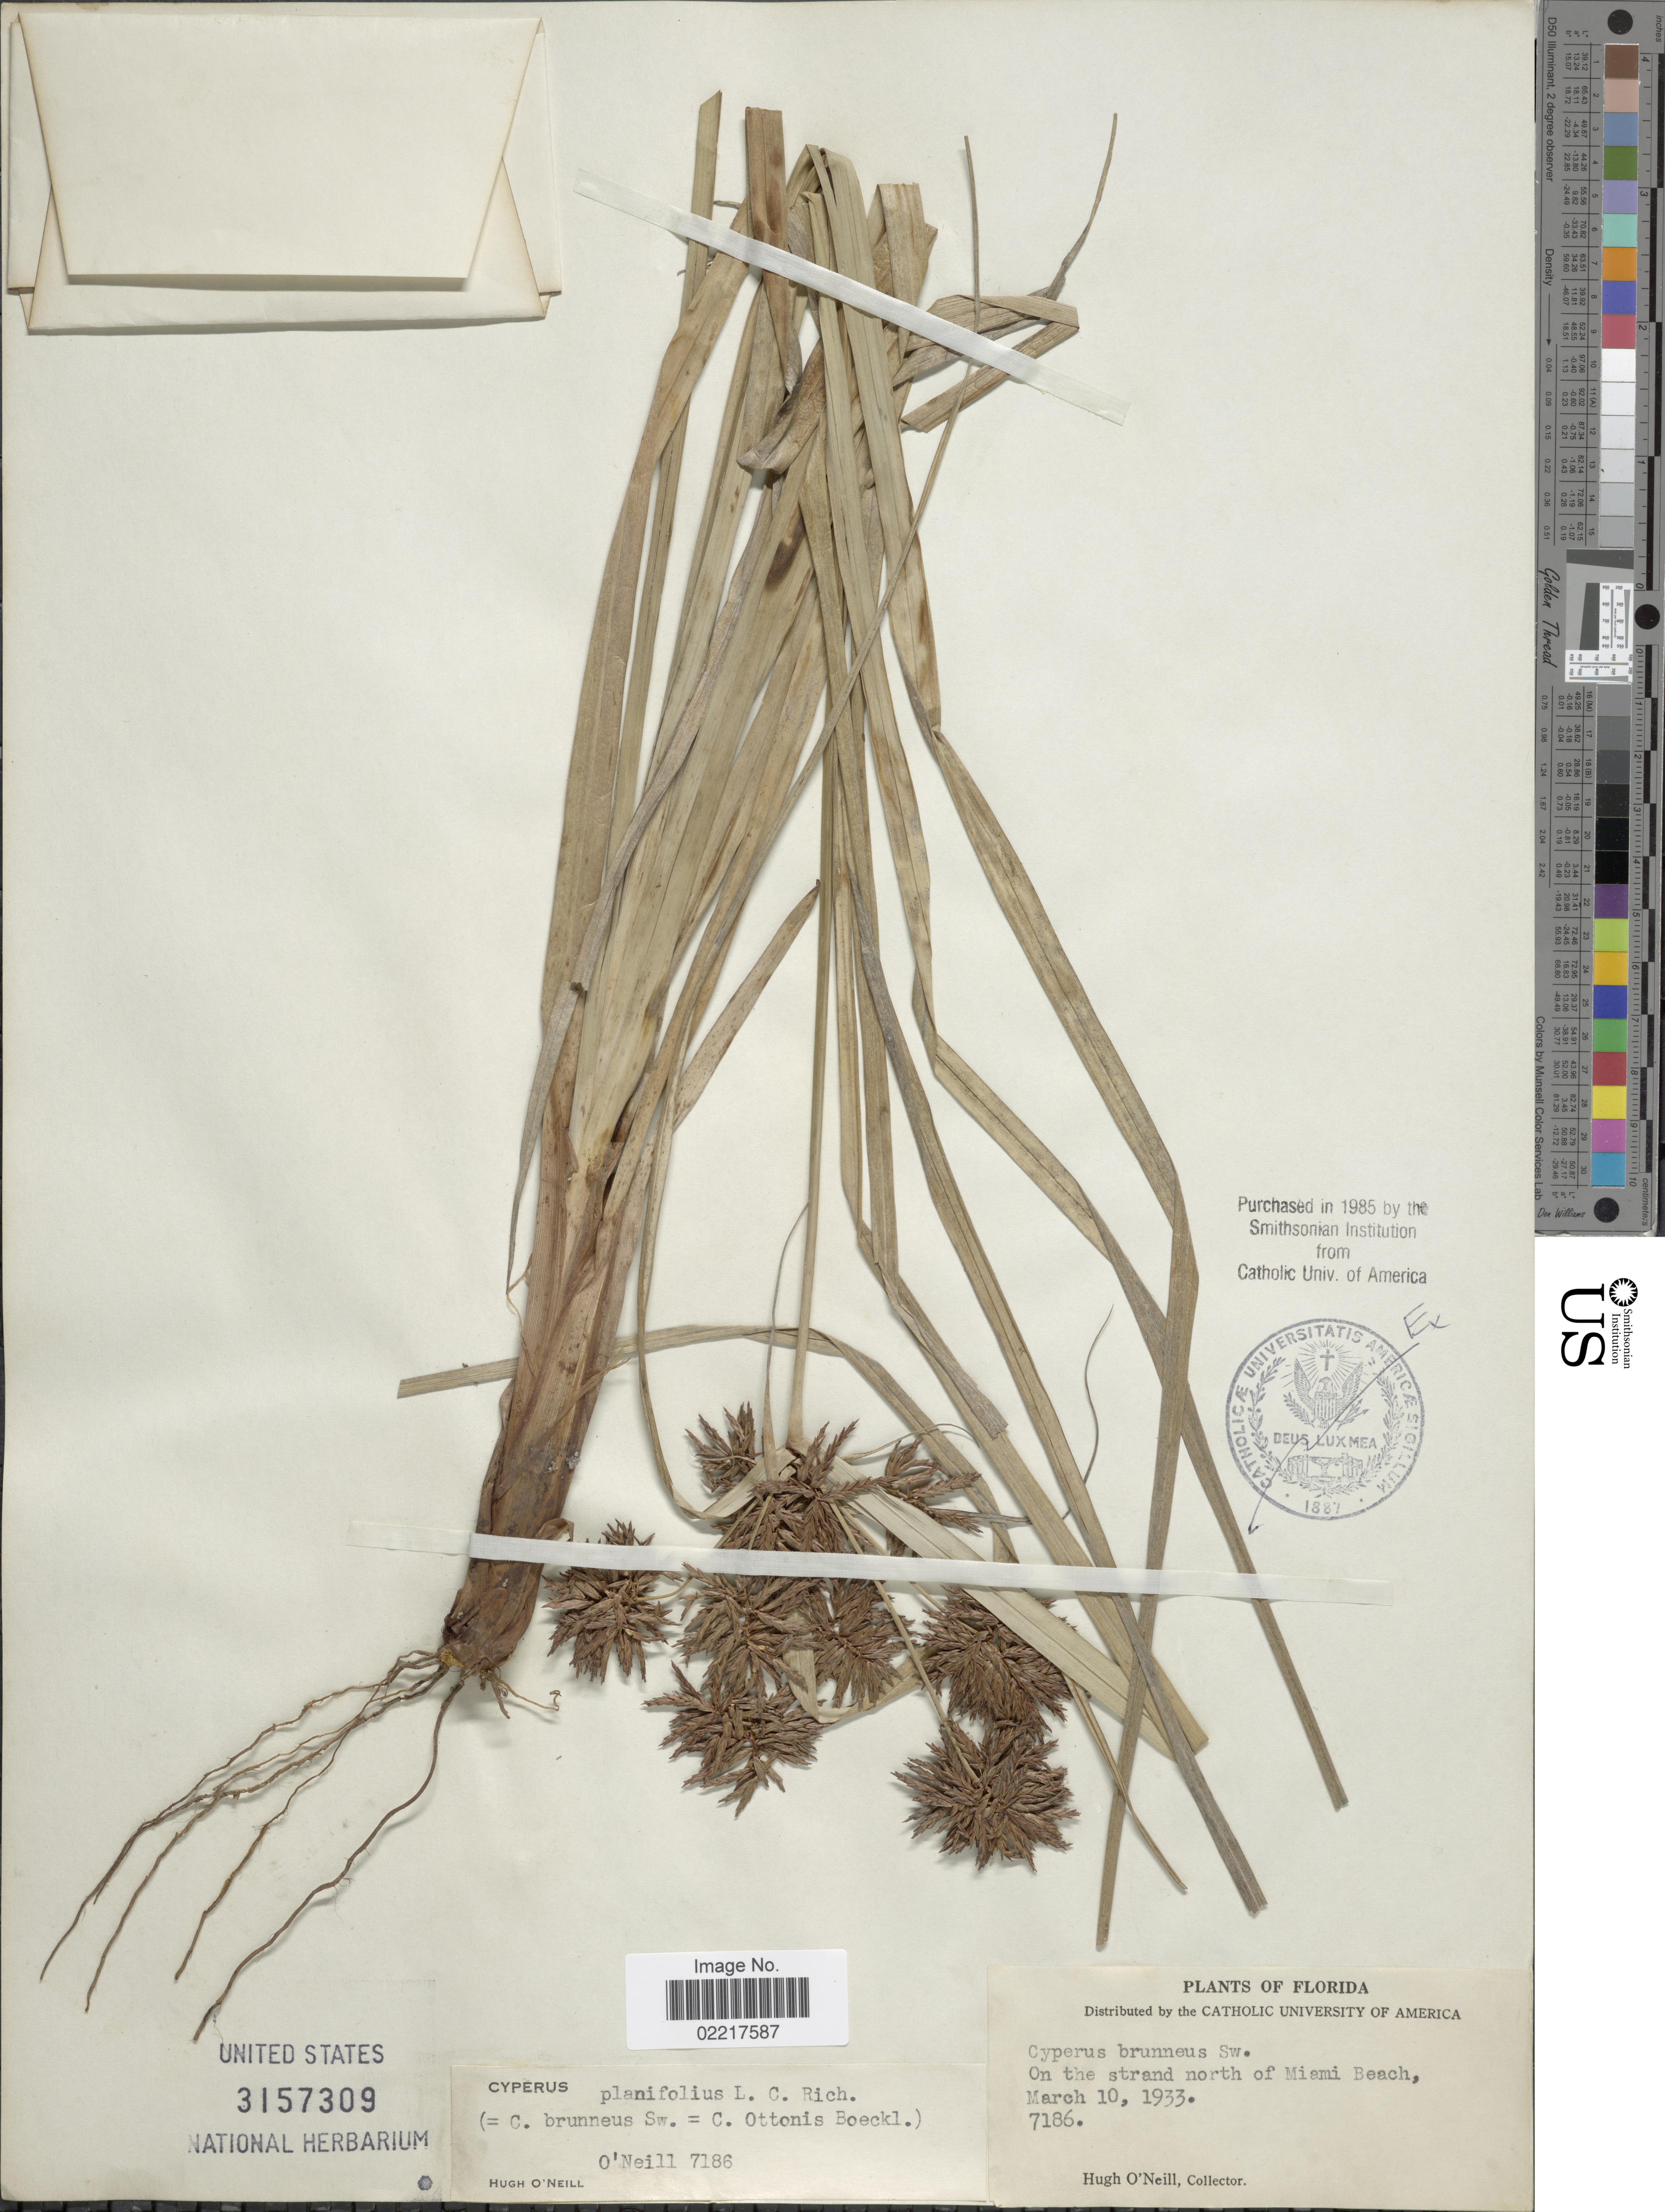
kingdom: Plantae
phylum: Tracheophyta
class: Liliopsida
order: Poales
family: Cyperaceae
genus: Cyperus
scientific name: Cyperus planifolius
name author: Rich.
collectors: H. O'Neill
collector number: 7186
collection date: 1933-03-10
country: United States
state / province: Florida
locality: On the strand north of Miami Beach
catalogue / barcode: US 3157309